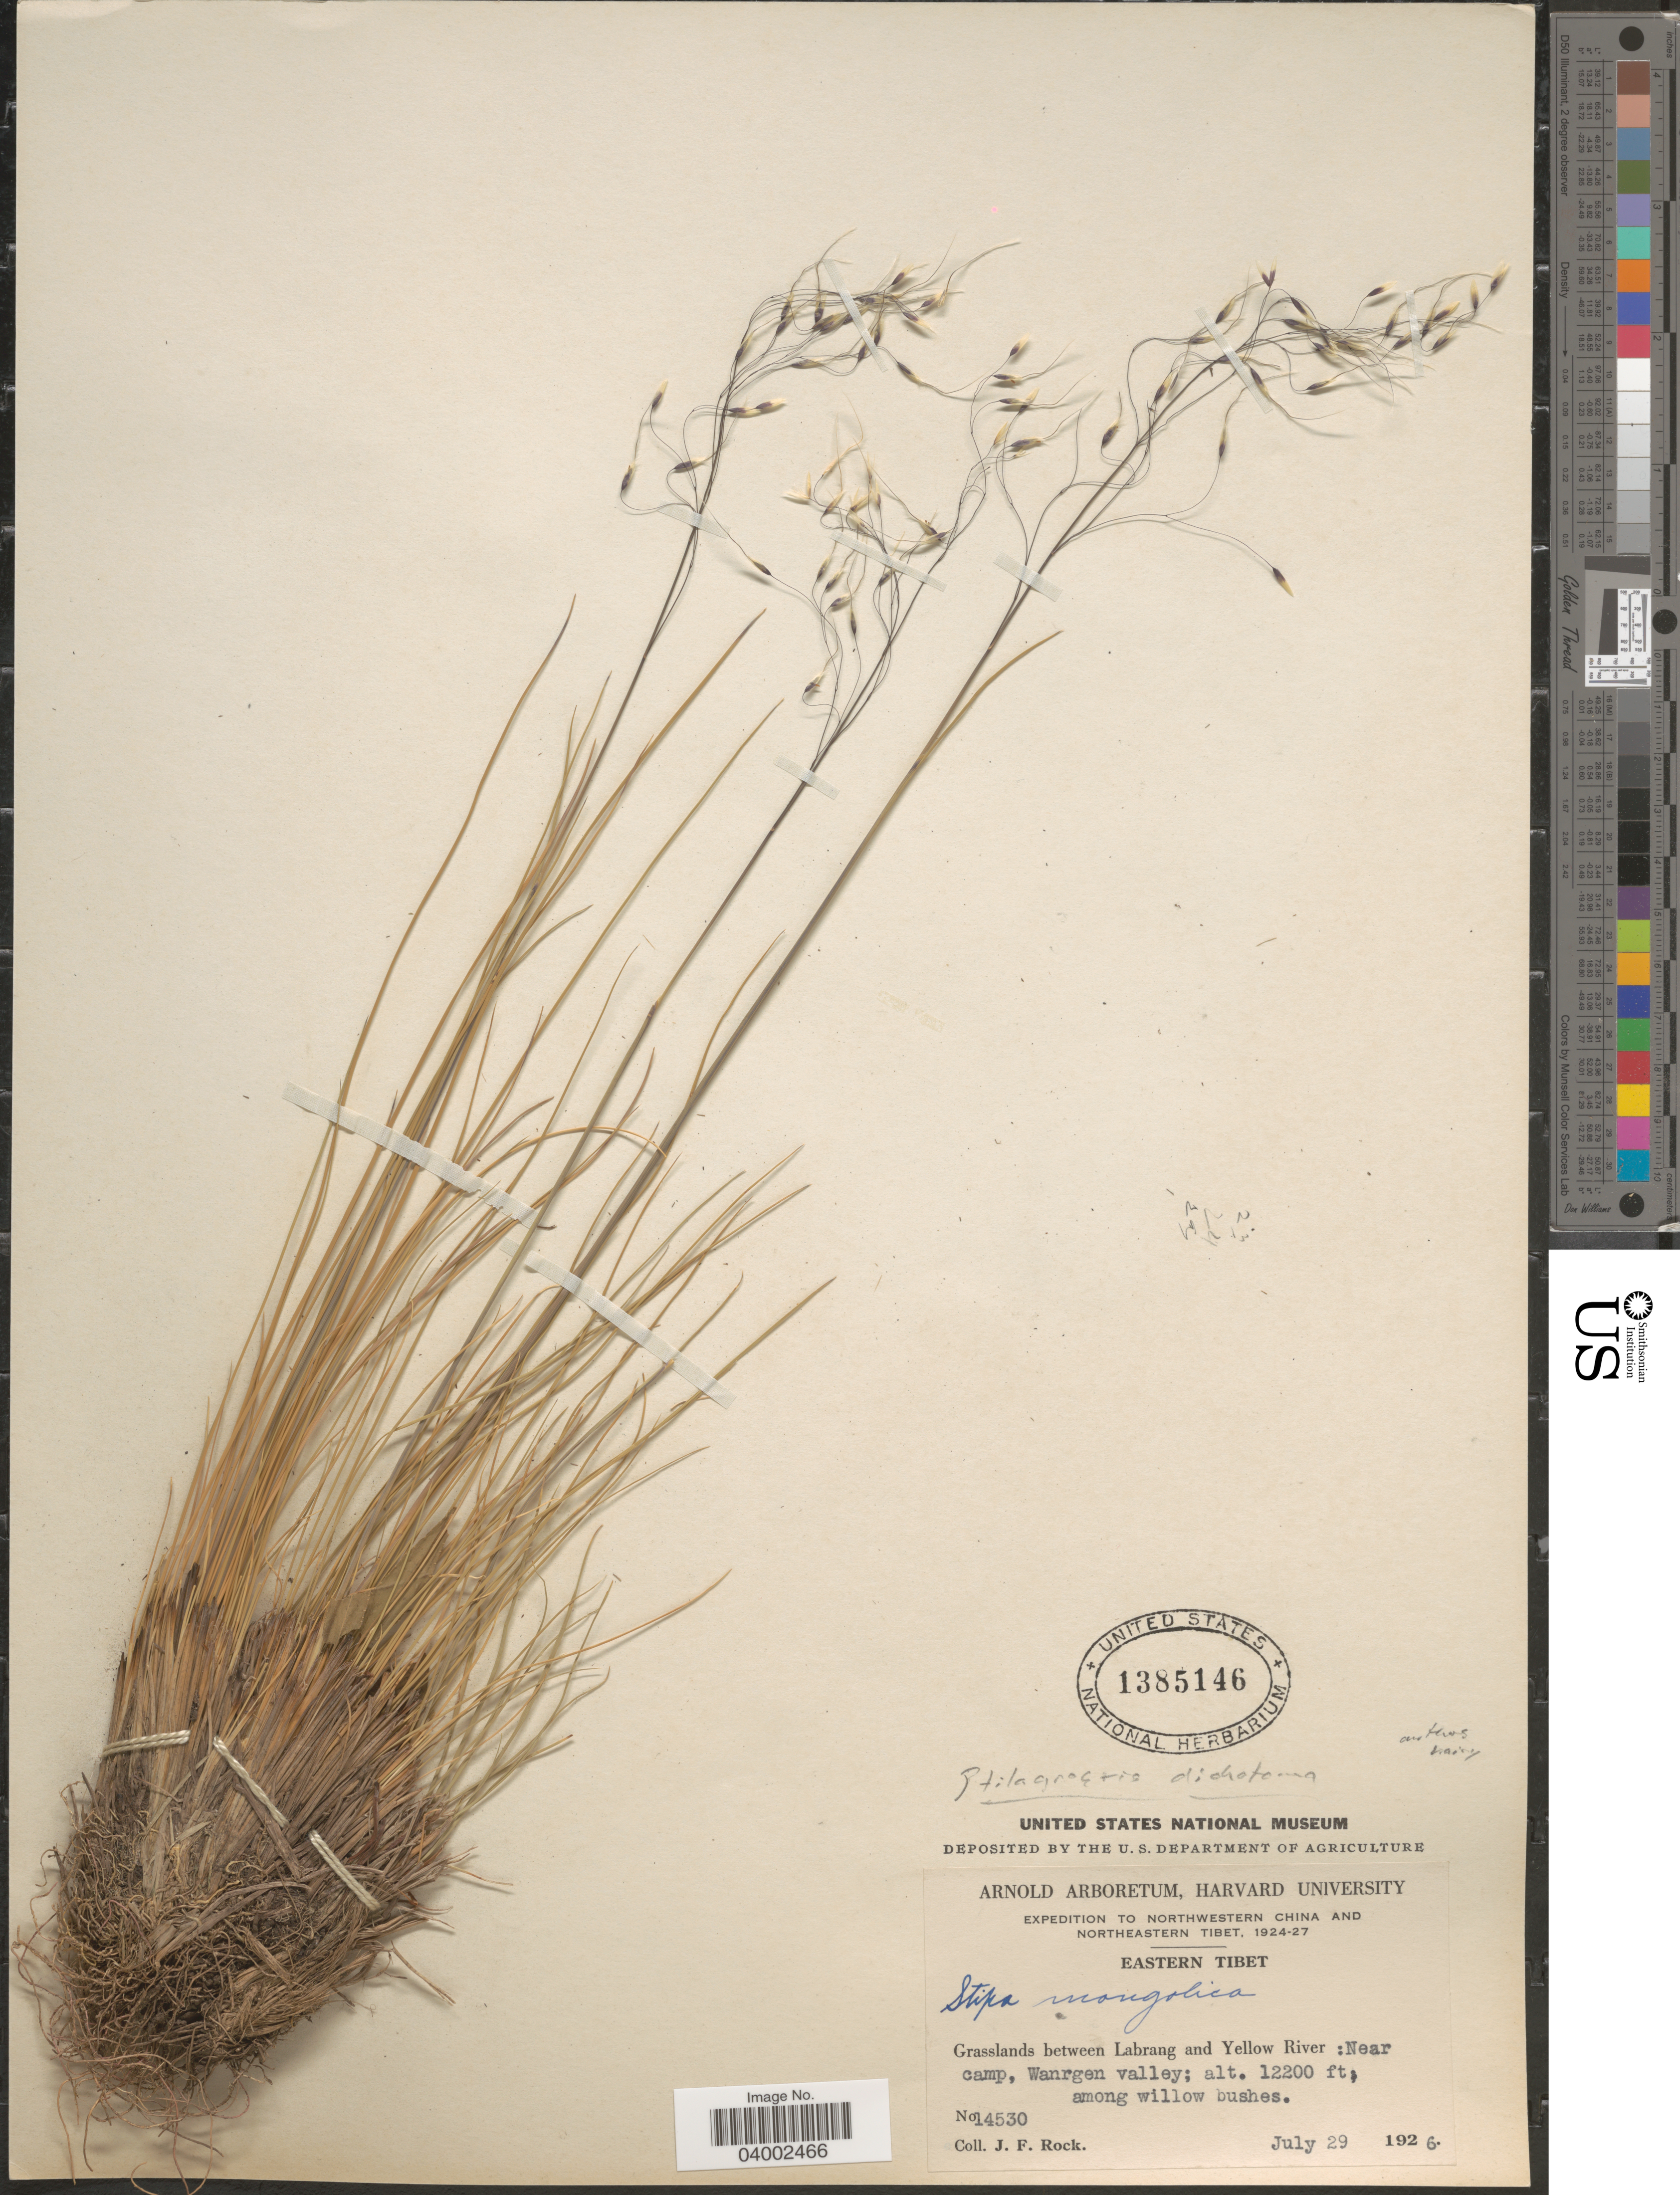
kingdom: Plantae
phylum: Tracheophyta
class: Liliopsida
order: Poales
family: Poaceae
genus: Ptilagrostis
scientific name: Ptilagrostis dichotoma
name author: Keng ex Tzvelev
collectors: J. Rock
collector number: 14530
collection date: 1926-07-29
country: China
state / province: Xizang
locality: Northwestern China and Northeastern Tibet. Eastern Tibet. Grasslands between Labrang and Yellow River: Near camp, Wanrgen valley.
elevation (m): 3719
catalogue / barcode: US 1385146